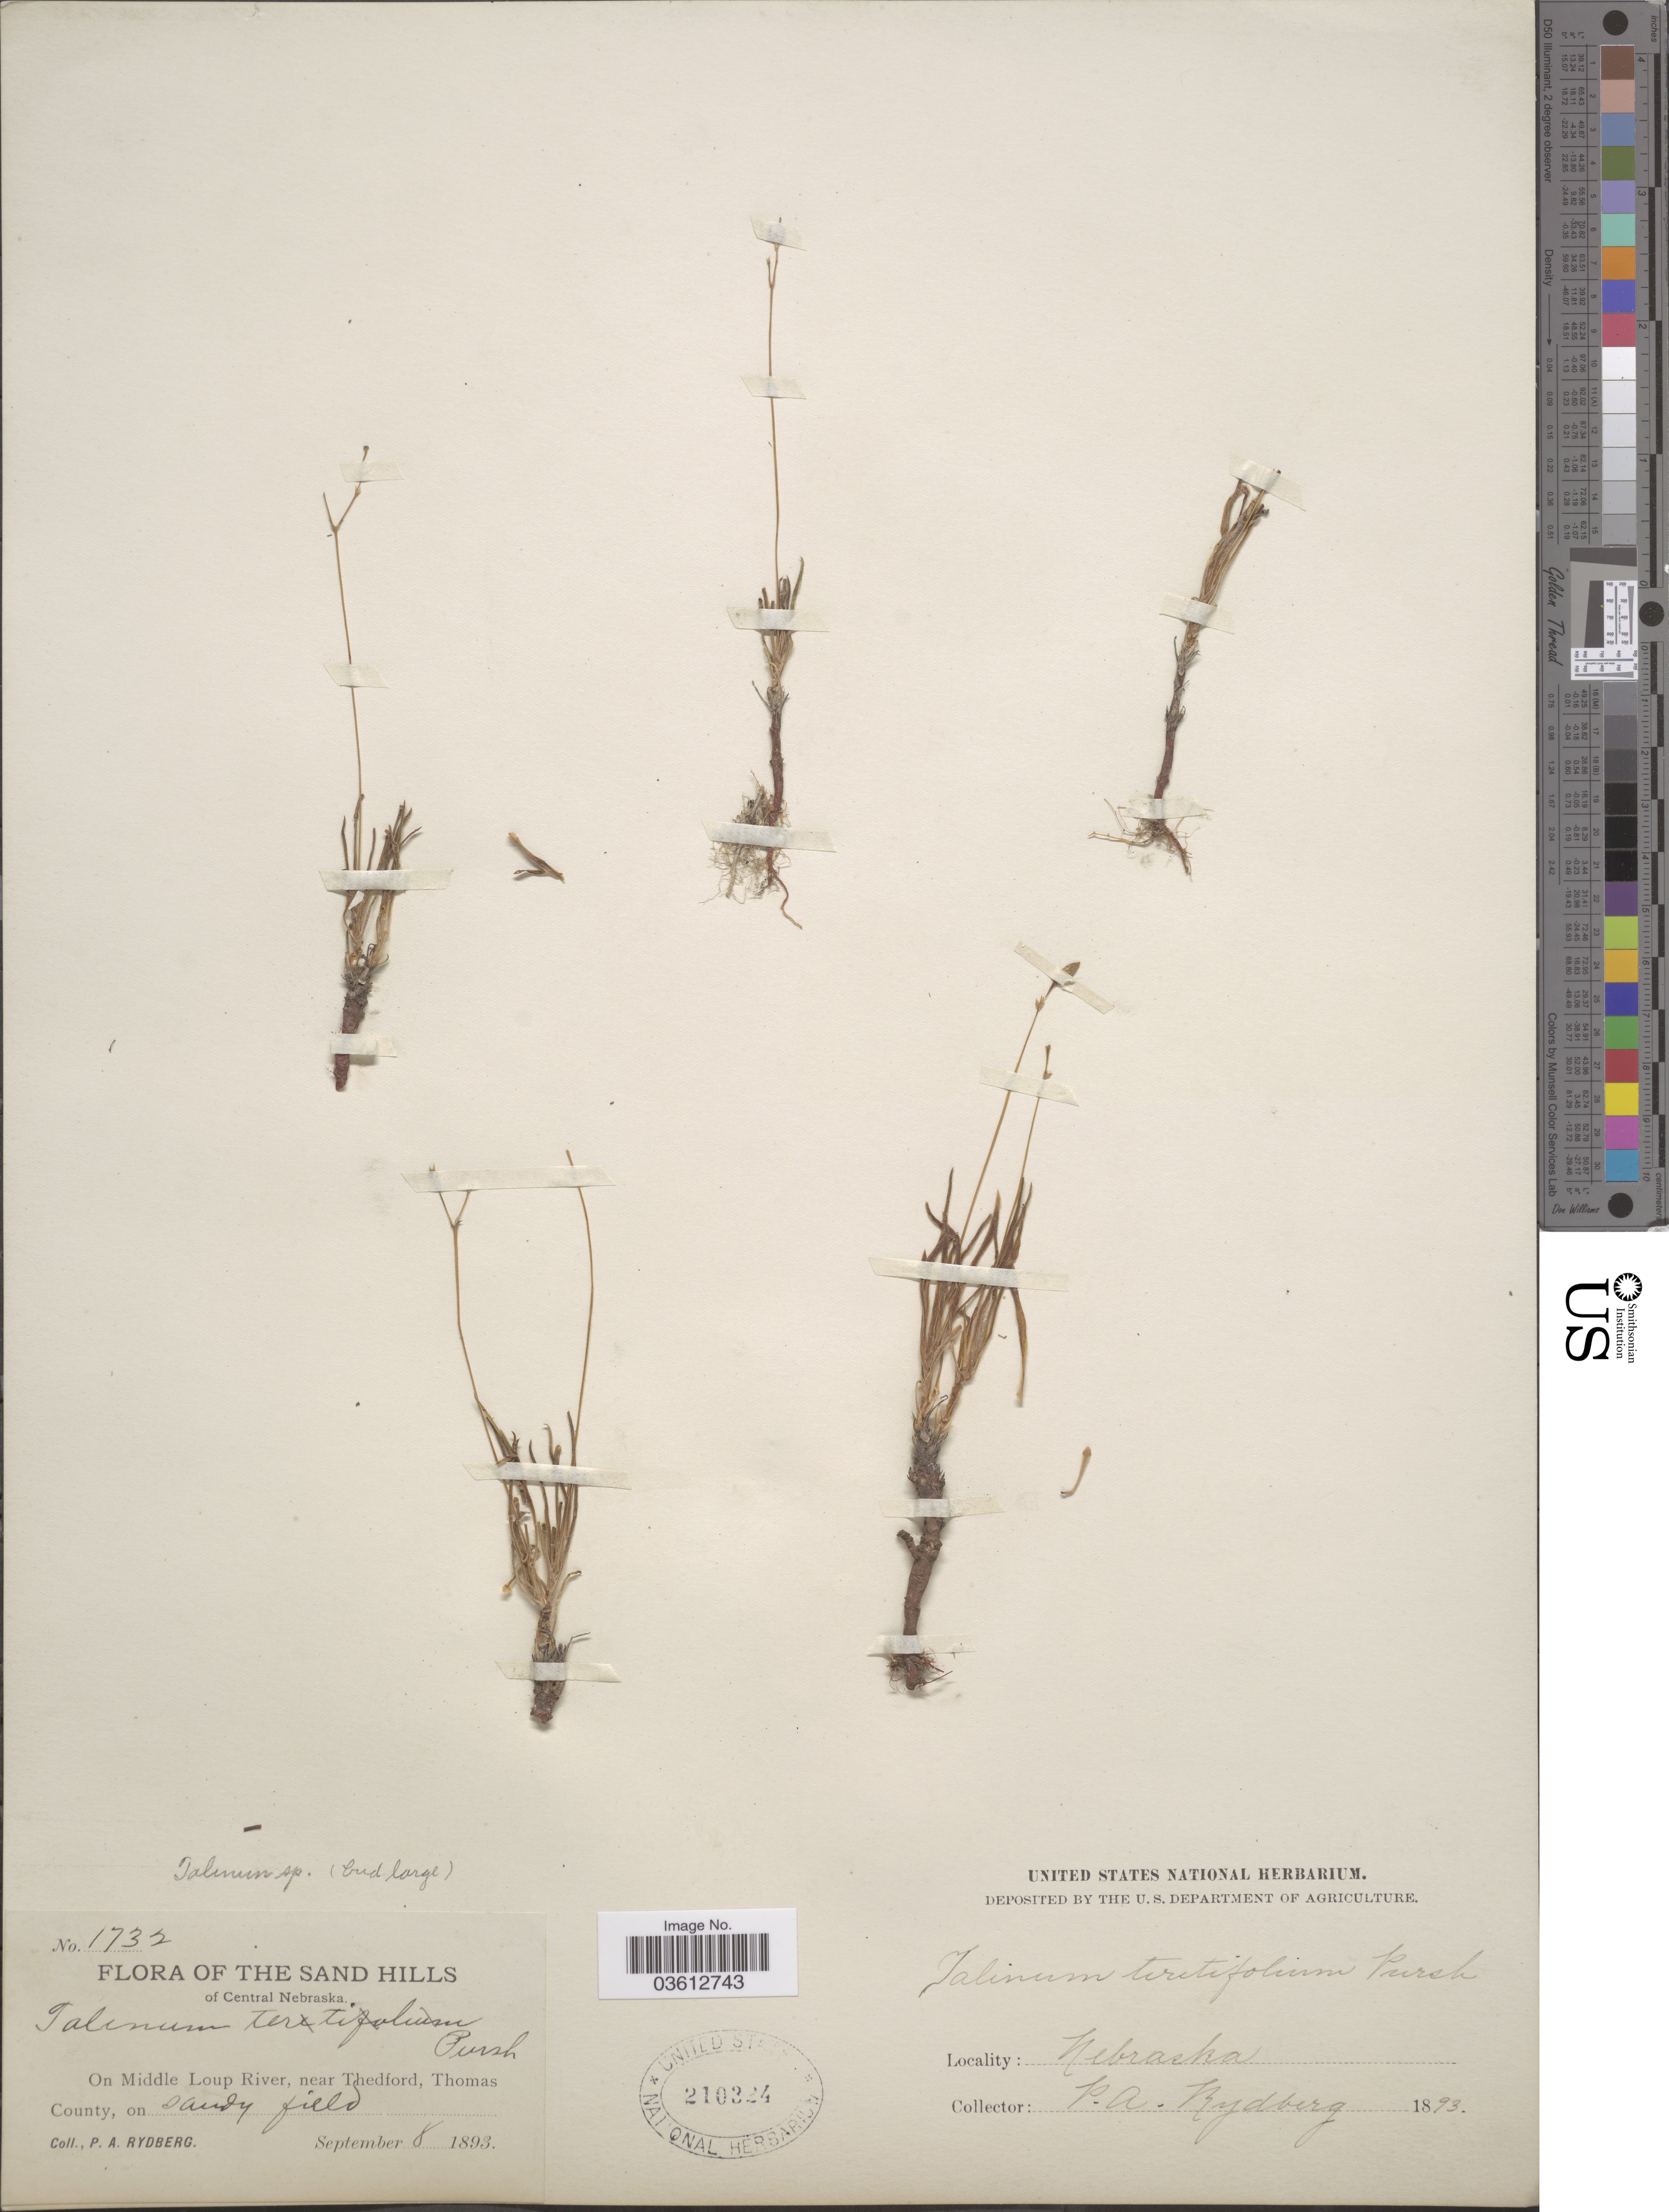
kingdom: Plantae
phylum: Tracheophyta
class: Magnoliopsida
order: Caryophyllales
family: Talinaceae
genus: Talinum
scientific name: Talinum sp.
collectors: P. A. Rydberg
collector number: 1732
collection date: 1893-09-08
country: United States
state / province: Nebraska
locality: The Sand Hills of Central Nebraska. On Middle Loup River, near Thedford.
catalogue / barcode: US 210324